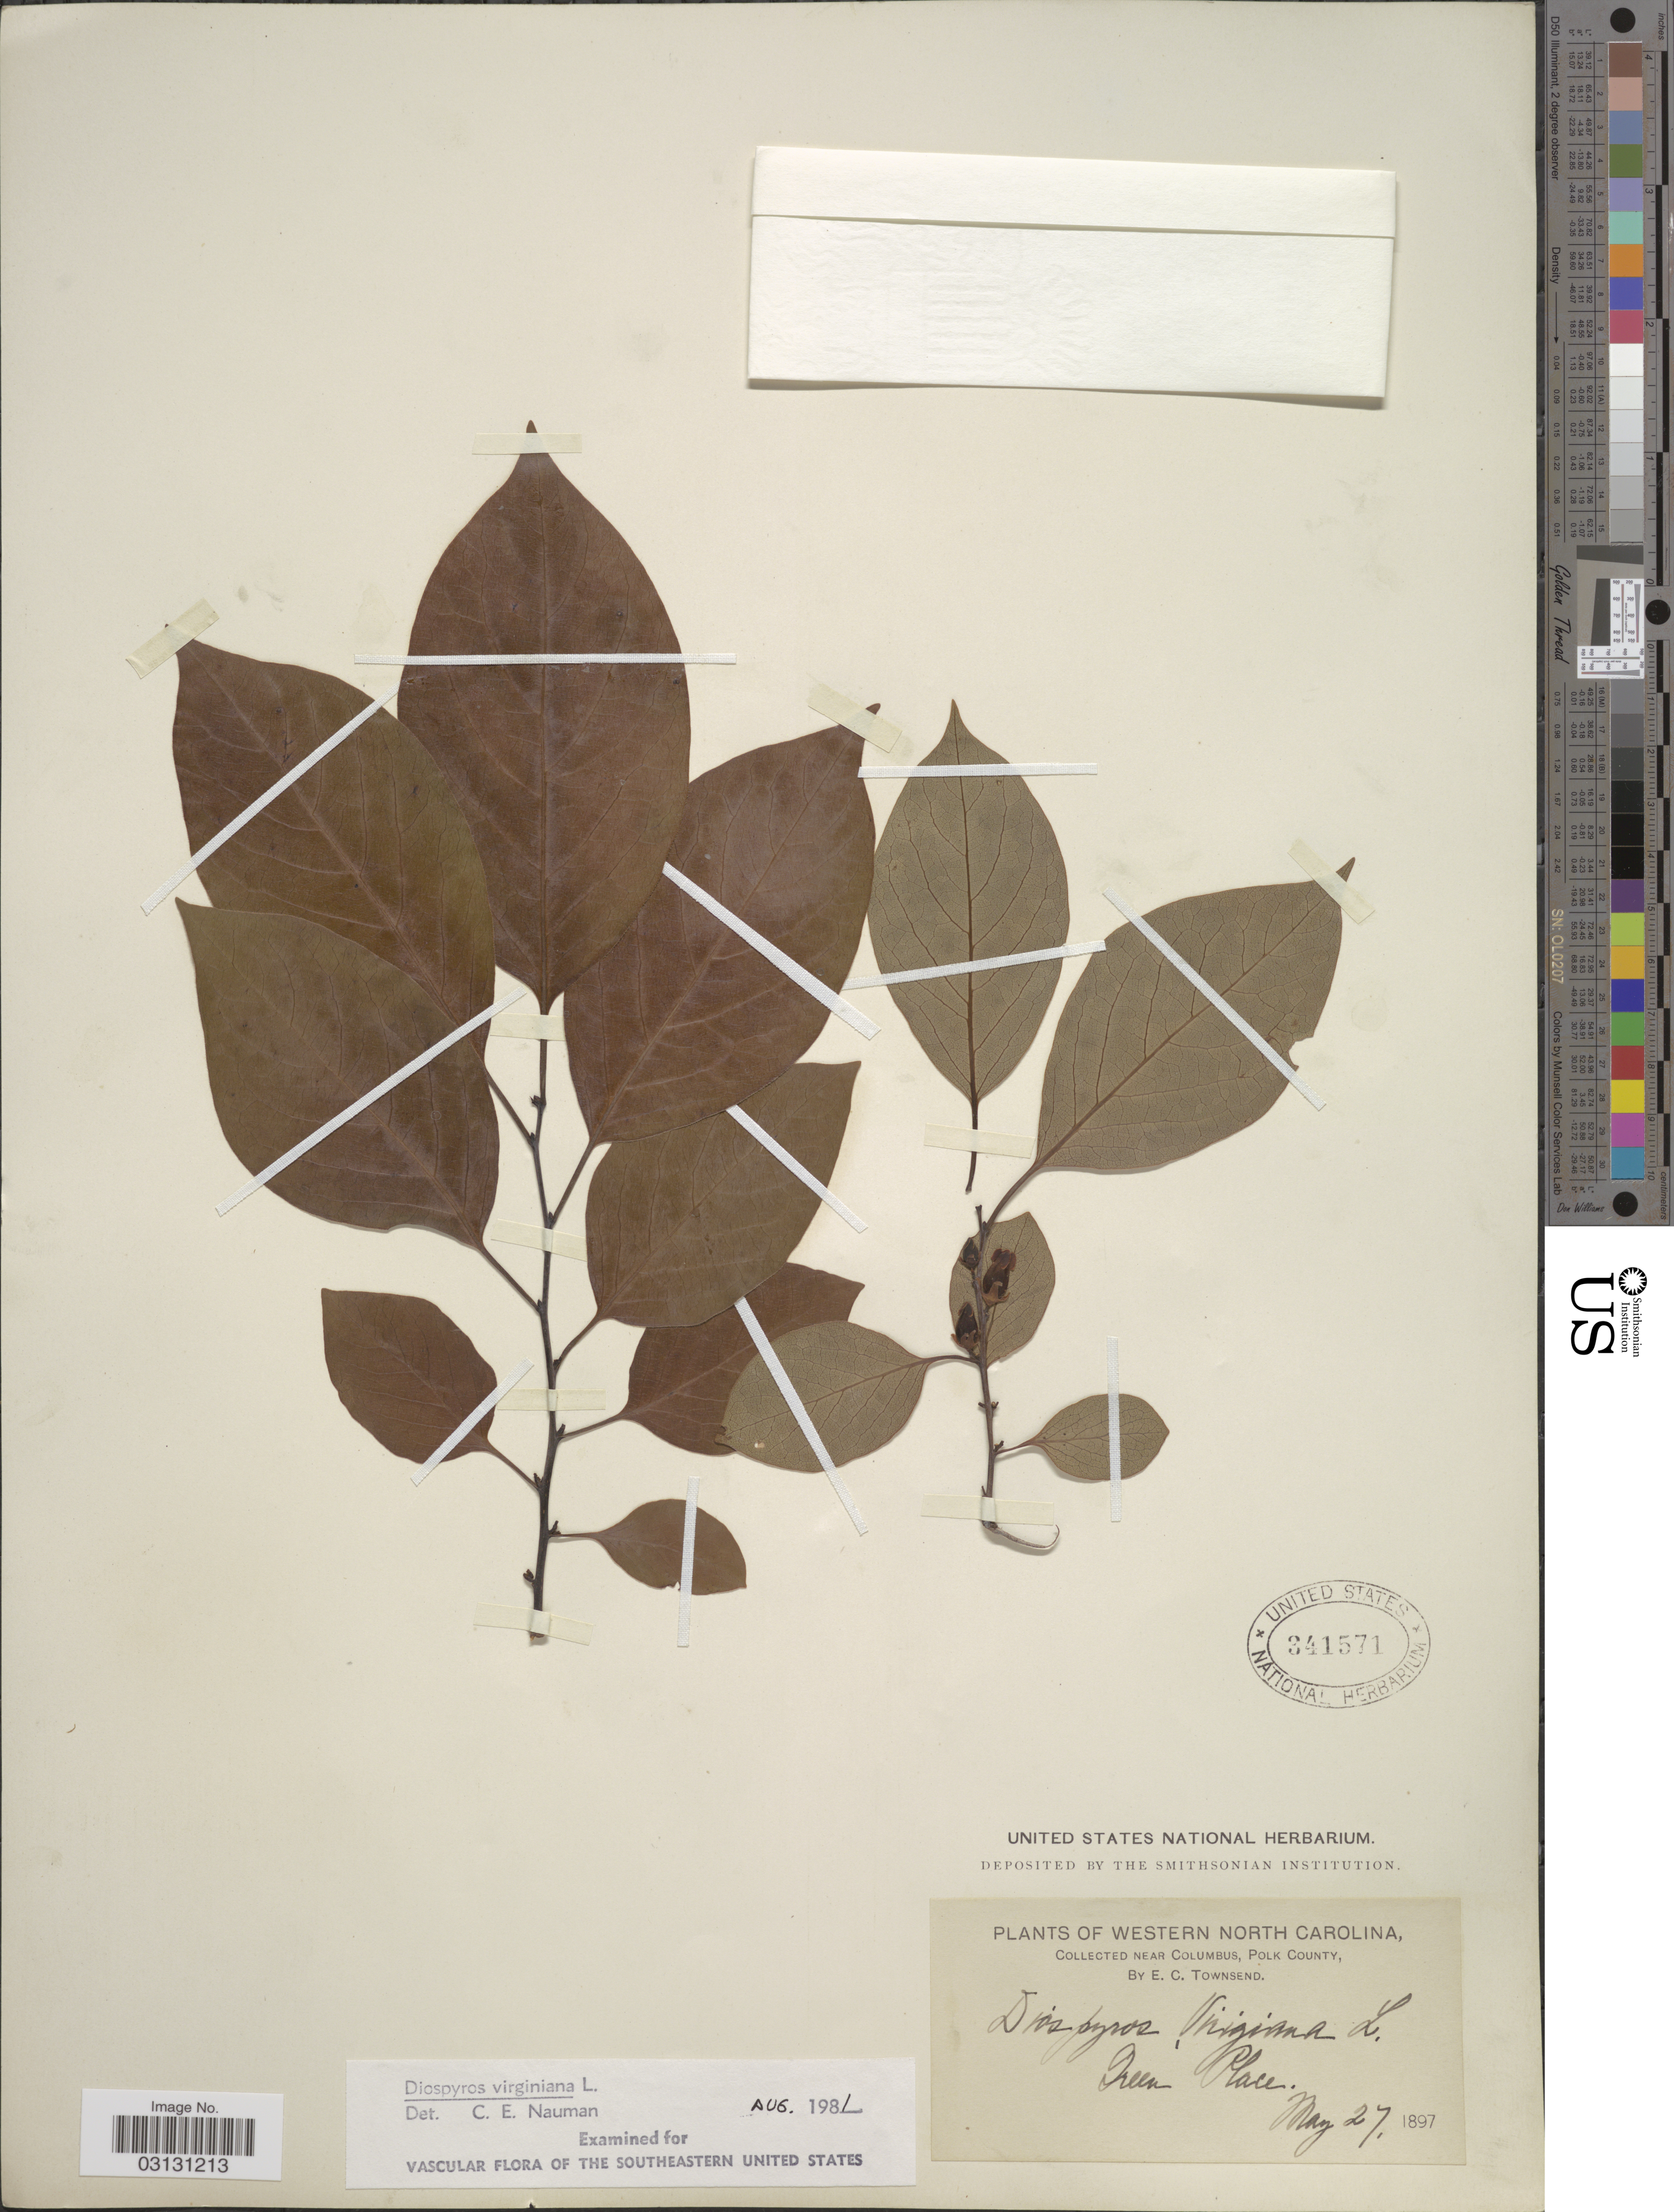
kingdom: Plantae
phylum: Tracheophyta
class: Magnoliopsida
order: Ericales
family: Ebenaceae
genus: Diospyros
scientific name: Diospyros virginiana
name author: L.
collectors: E. C. Townsend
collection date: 1897-05-27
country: United States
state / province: North Carolina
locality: Western North Carolina. Near Columbus, Polk County. Green Place.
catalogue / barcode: US 341571